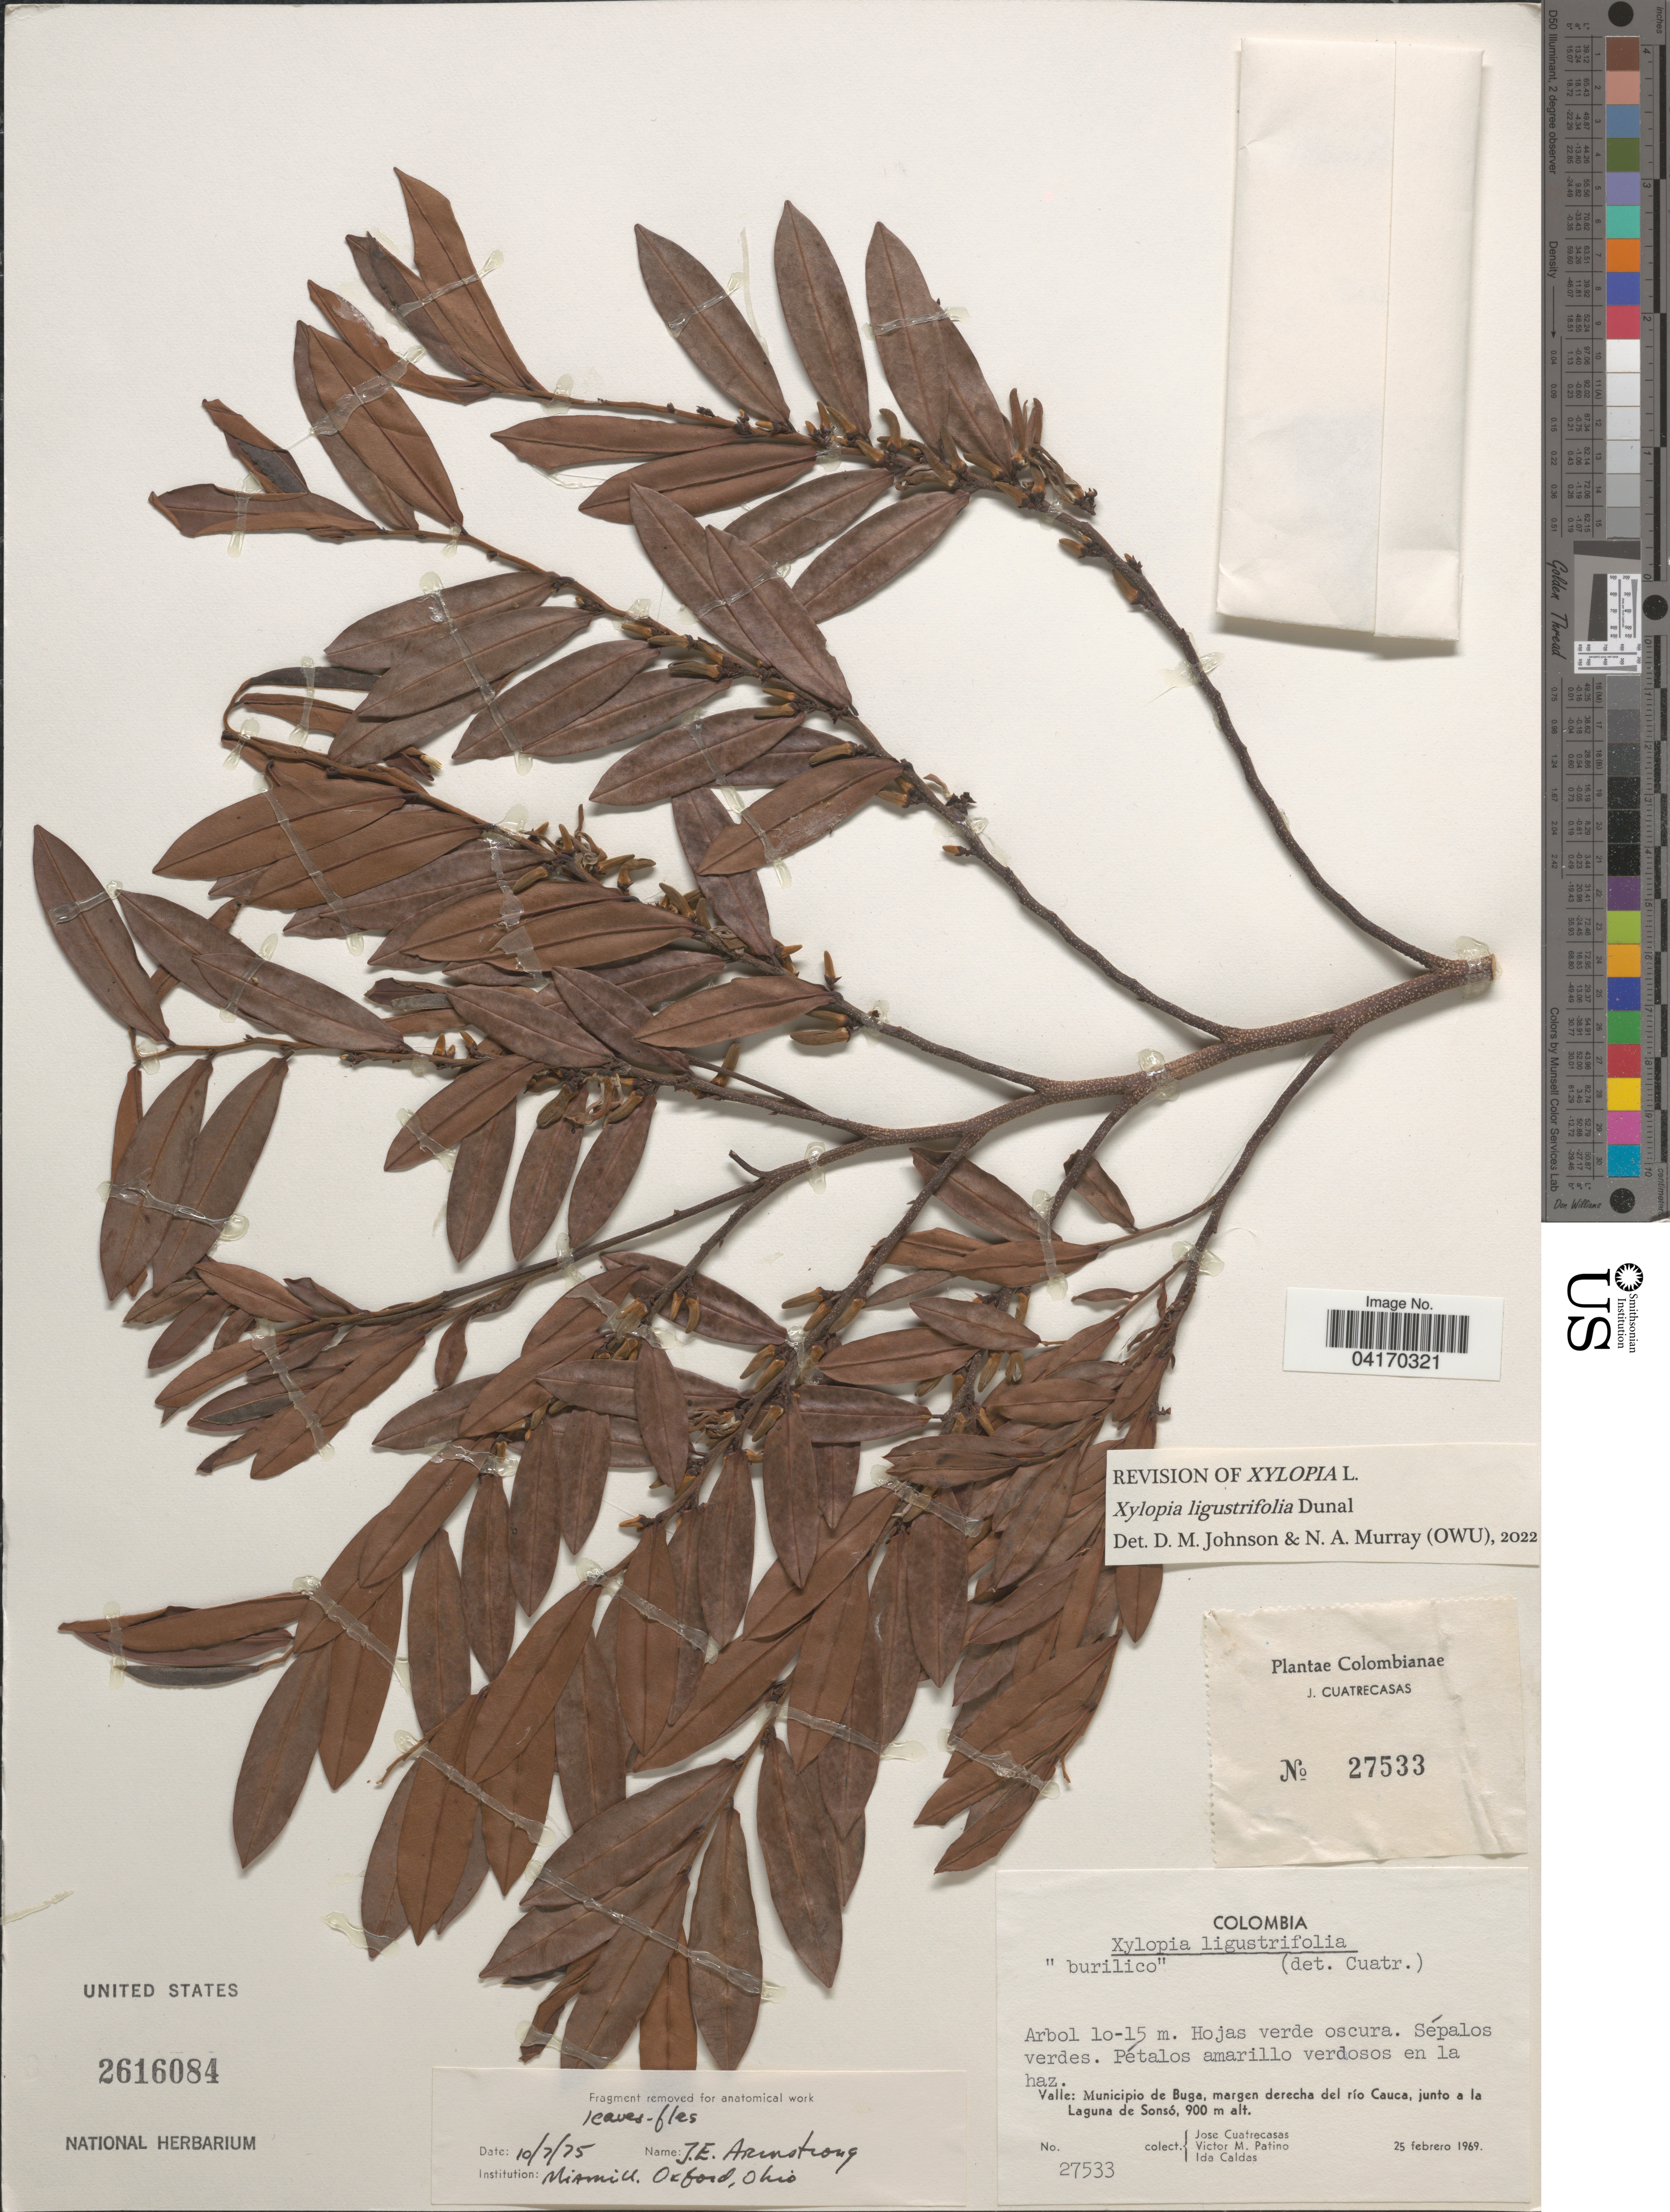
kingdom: Plantae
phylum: Tracheophyta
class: Magnoliopsida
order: Magnoliales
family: Annonaceae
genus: Xylopia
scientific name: Xylopia ligustrifolia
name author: Dunal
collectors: J. Cuatrecasas, V. M. Patiño & I. Caldas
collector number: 27533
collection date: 1969-02-25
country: Colombia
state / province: Valle del Cauca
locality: Valle: Munícipio de Buga, margen derecha del río Cauca, junto a la Laguna de Sonsó.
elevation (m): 900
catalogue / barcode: US 2616084